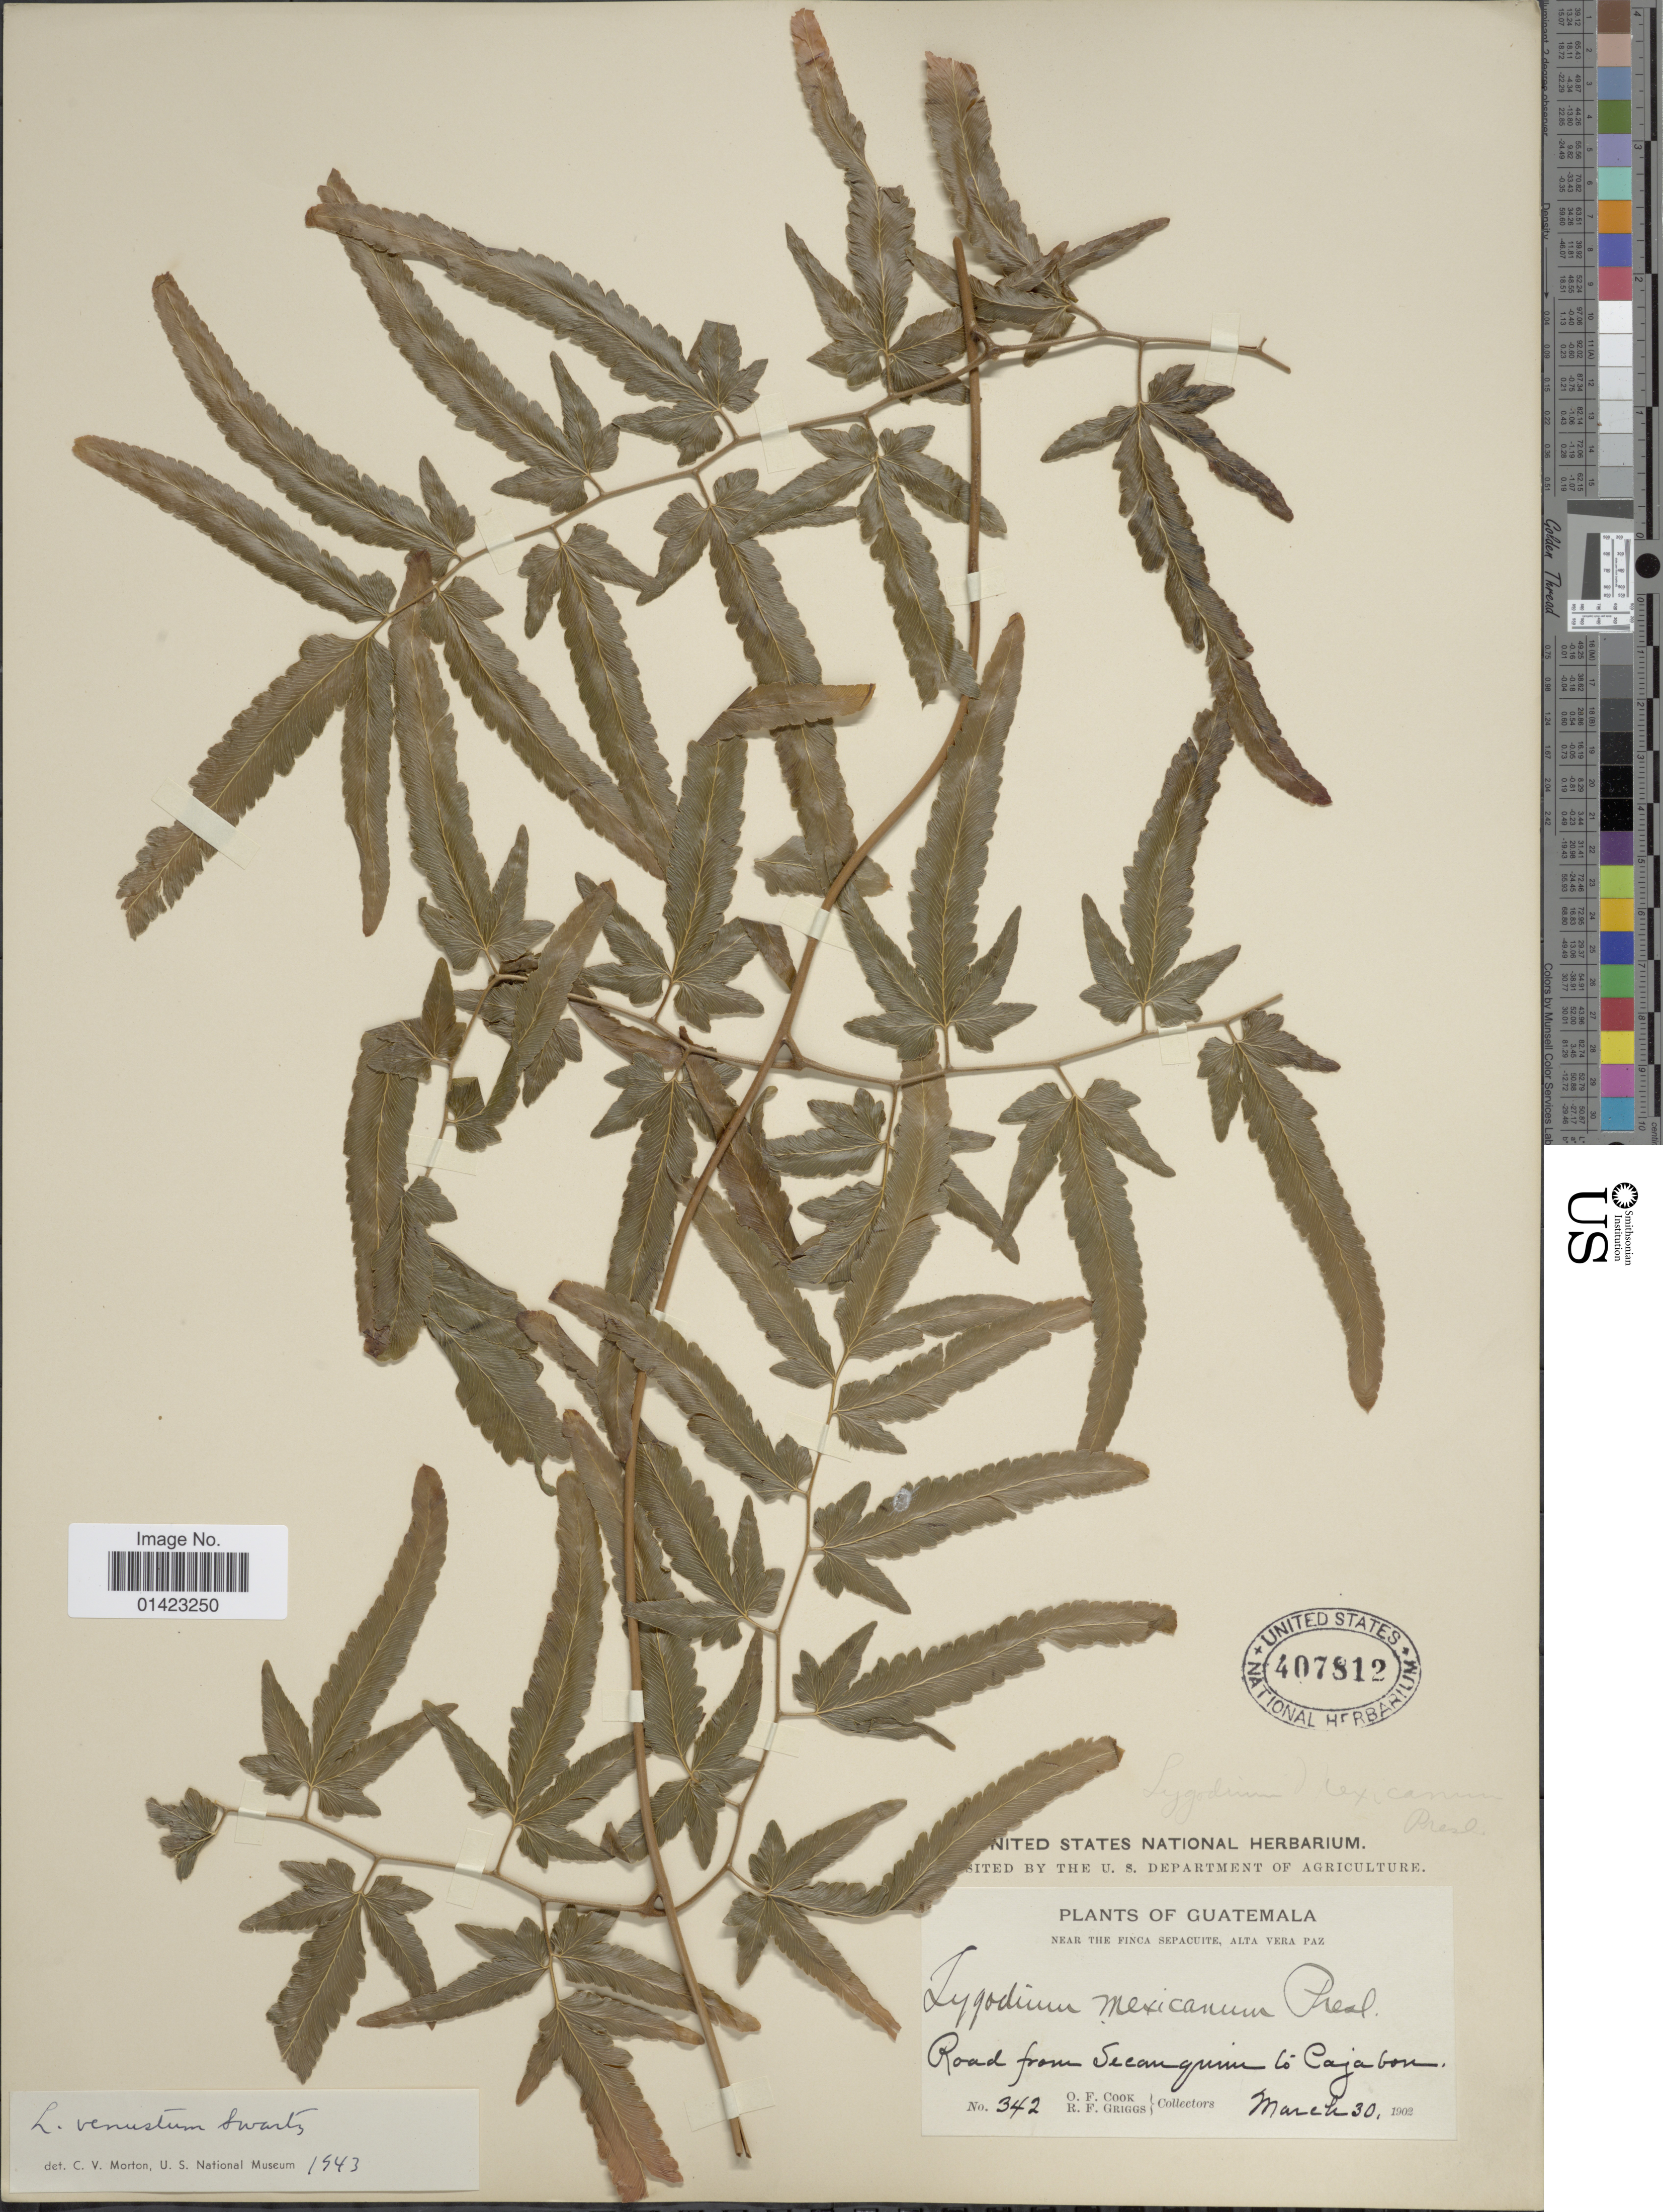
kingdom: Plantae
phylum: Tracheophyta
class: Polypodiopsida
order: Schizaeales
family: Lygodiaceae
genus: Lygodium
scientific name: Lygodium venustum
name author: Sw.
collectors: O. F. Cook & R. F. Griggs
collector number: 342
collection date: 1902-03-30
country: Guatemala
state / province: Alta Verapaz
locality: Near the finca sepacuite, Alta Vera Paz, road from Secanquim to Cajabon.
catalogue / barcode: US 407812